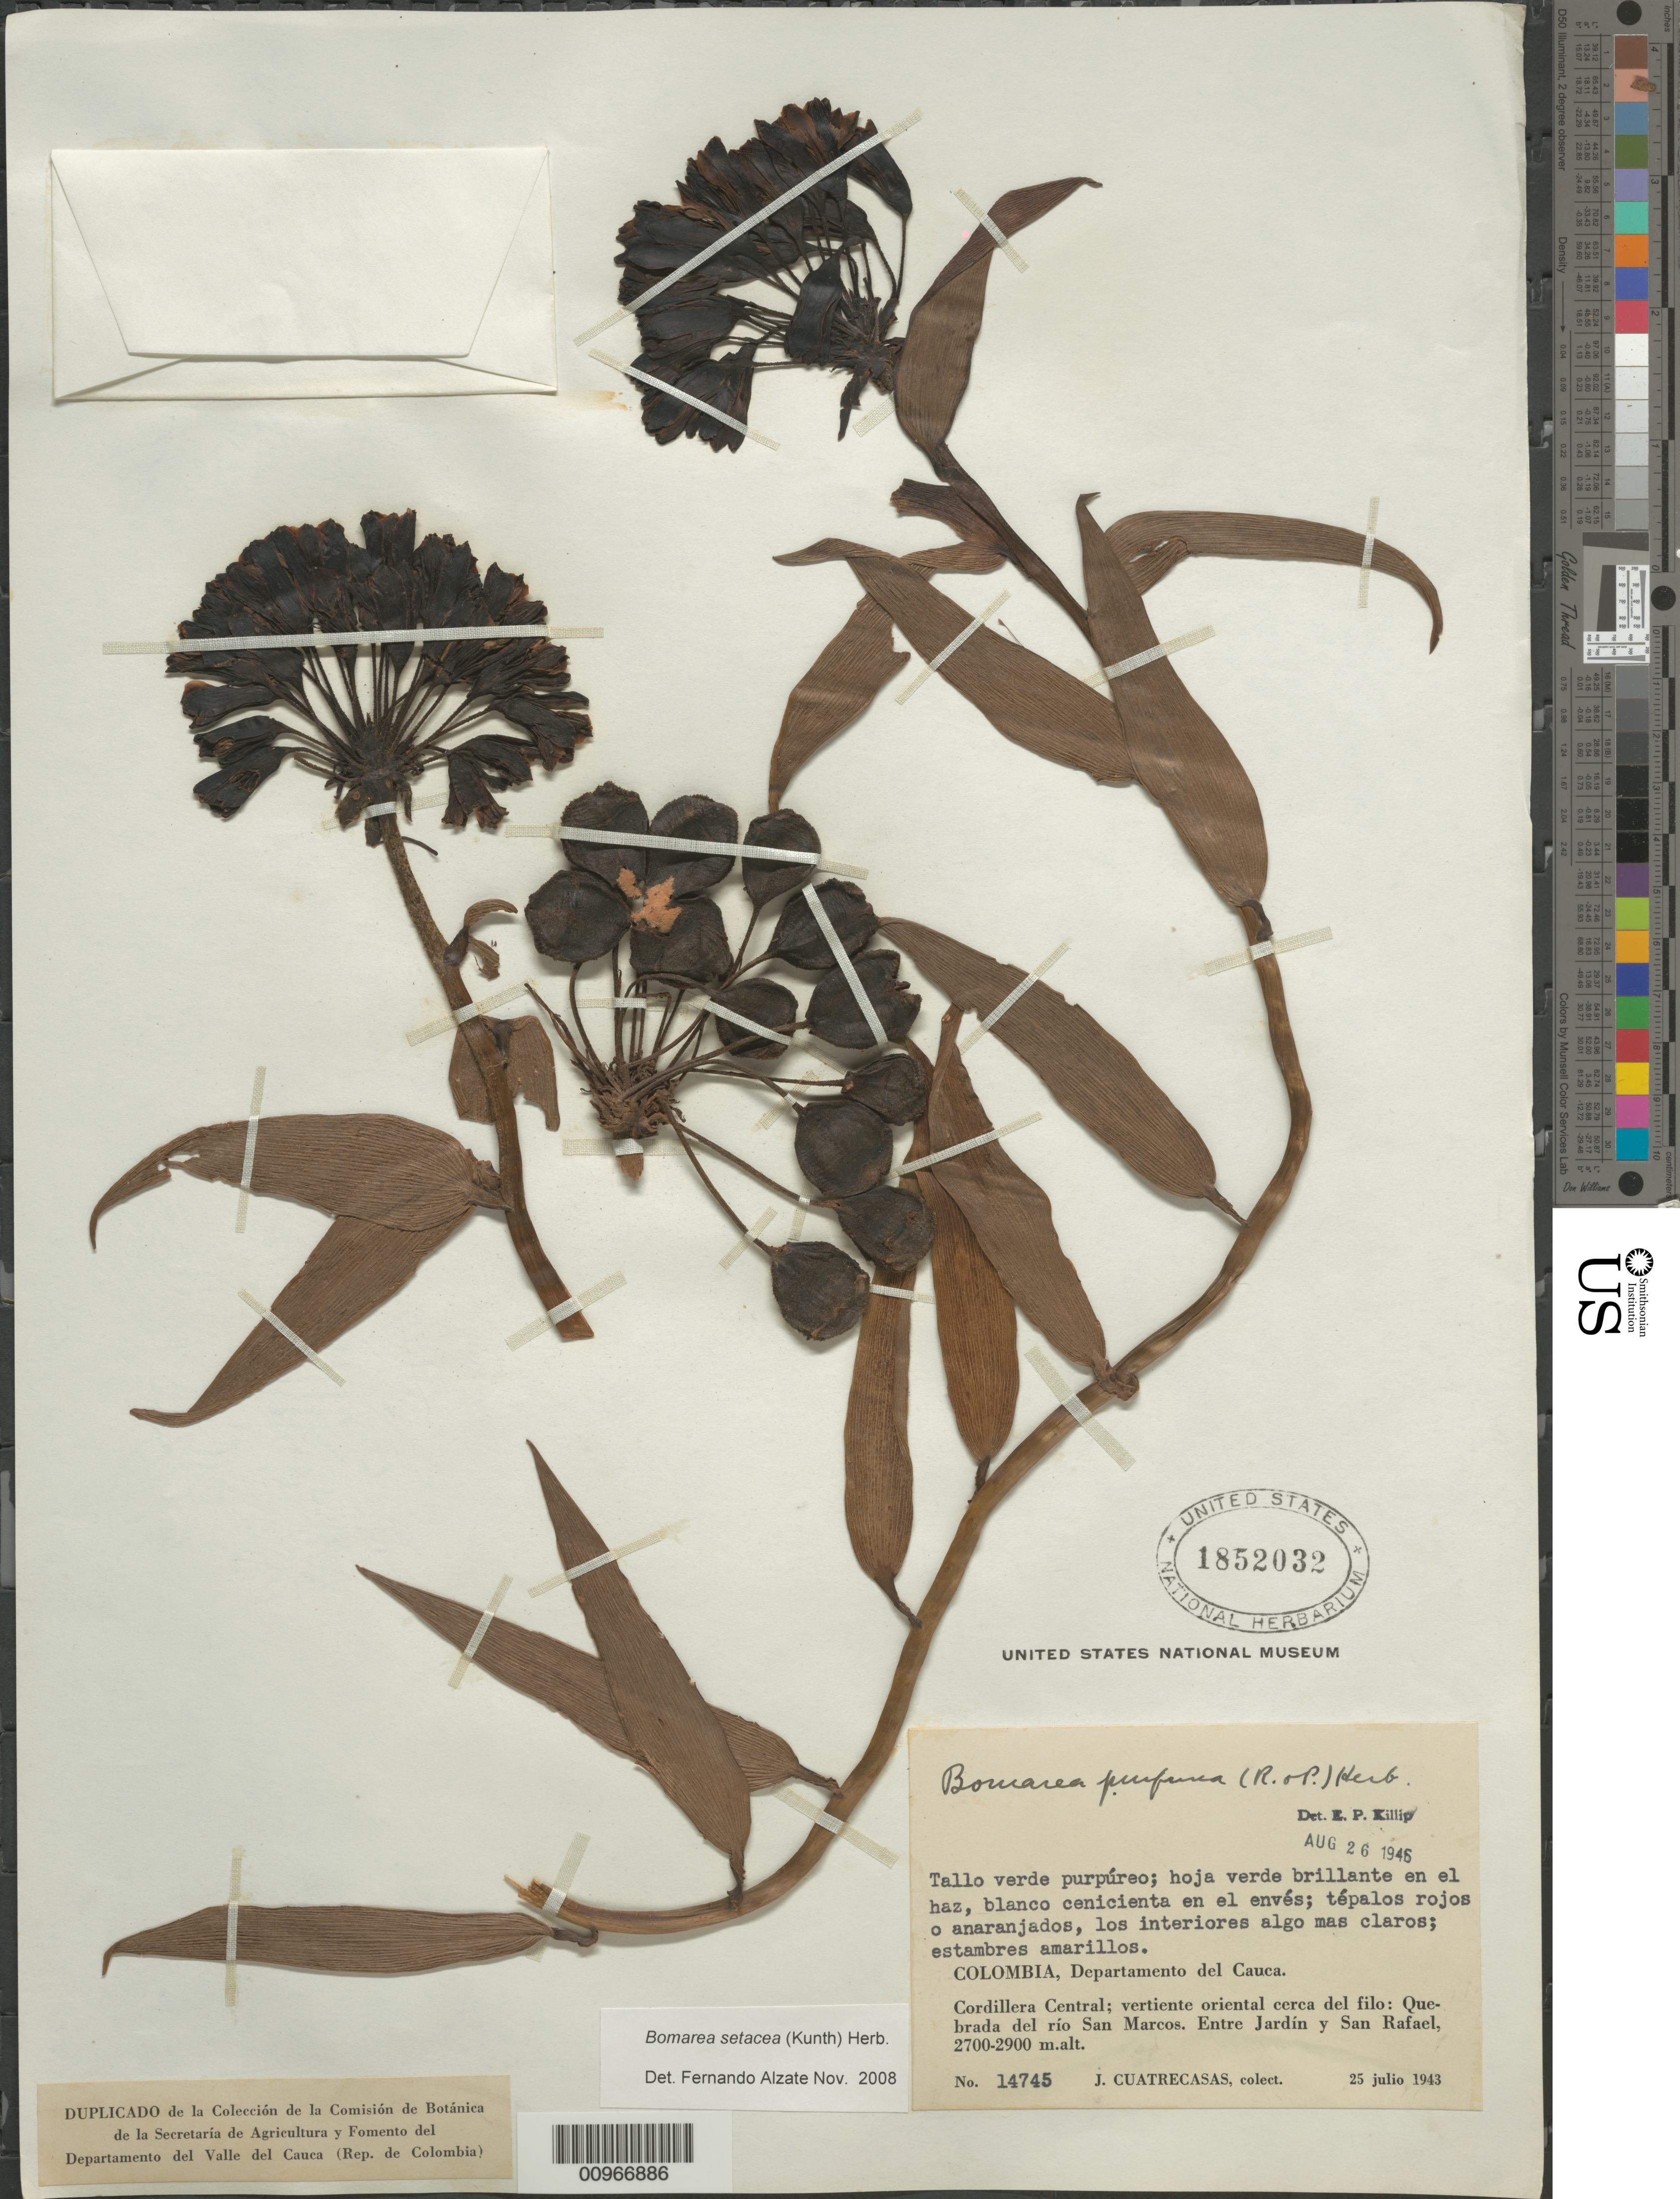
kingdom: Plantae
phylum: Tracheophyta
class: Liliopsida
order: Liliales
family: Alstroemeriaceae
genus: Bomarea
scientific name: Bomarea setacea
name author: (Ruiz & Pav.) Herb.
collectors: J. Cuatrecasas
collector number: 14745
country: Colombia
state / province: Cauca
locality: Quebrada del rio San Marcos, between Jardin and San Rafael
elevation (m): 2700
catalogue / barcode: US 1852032